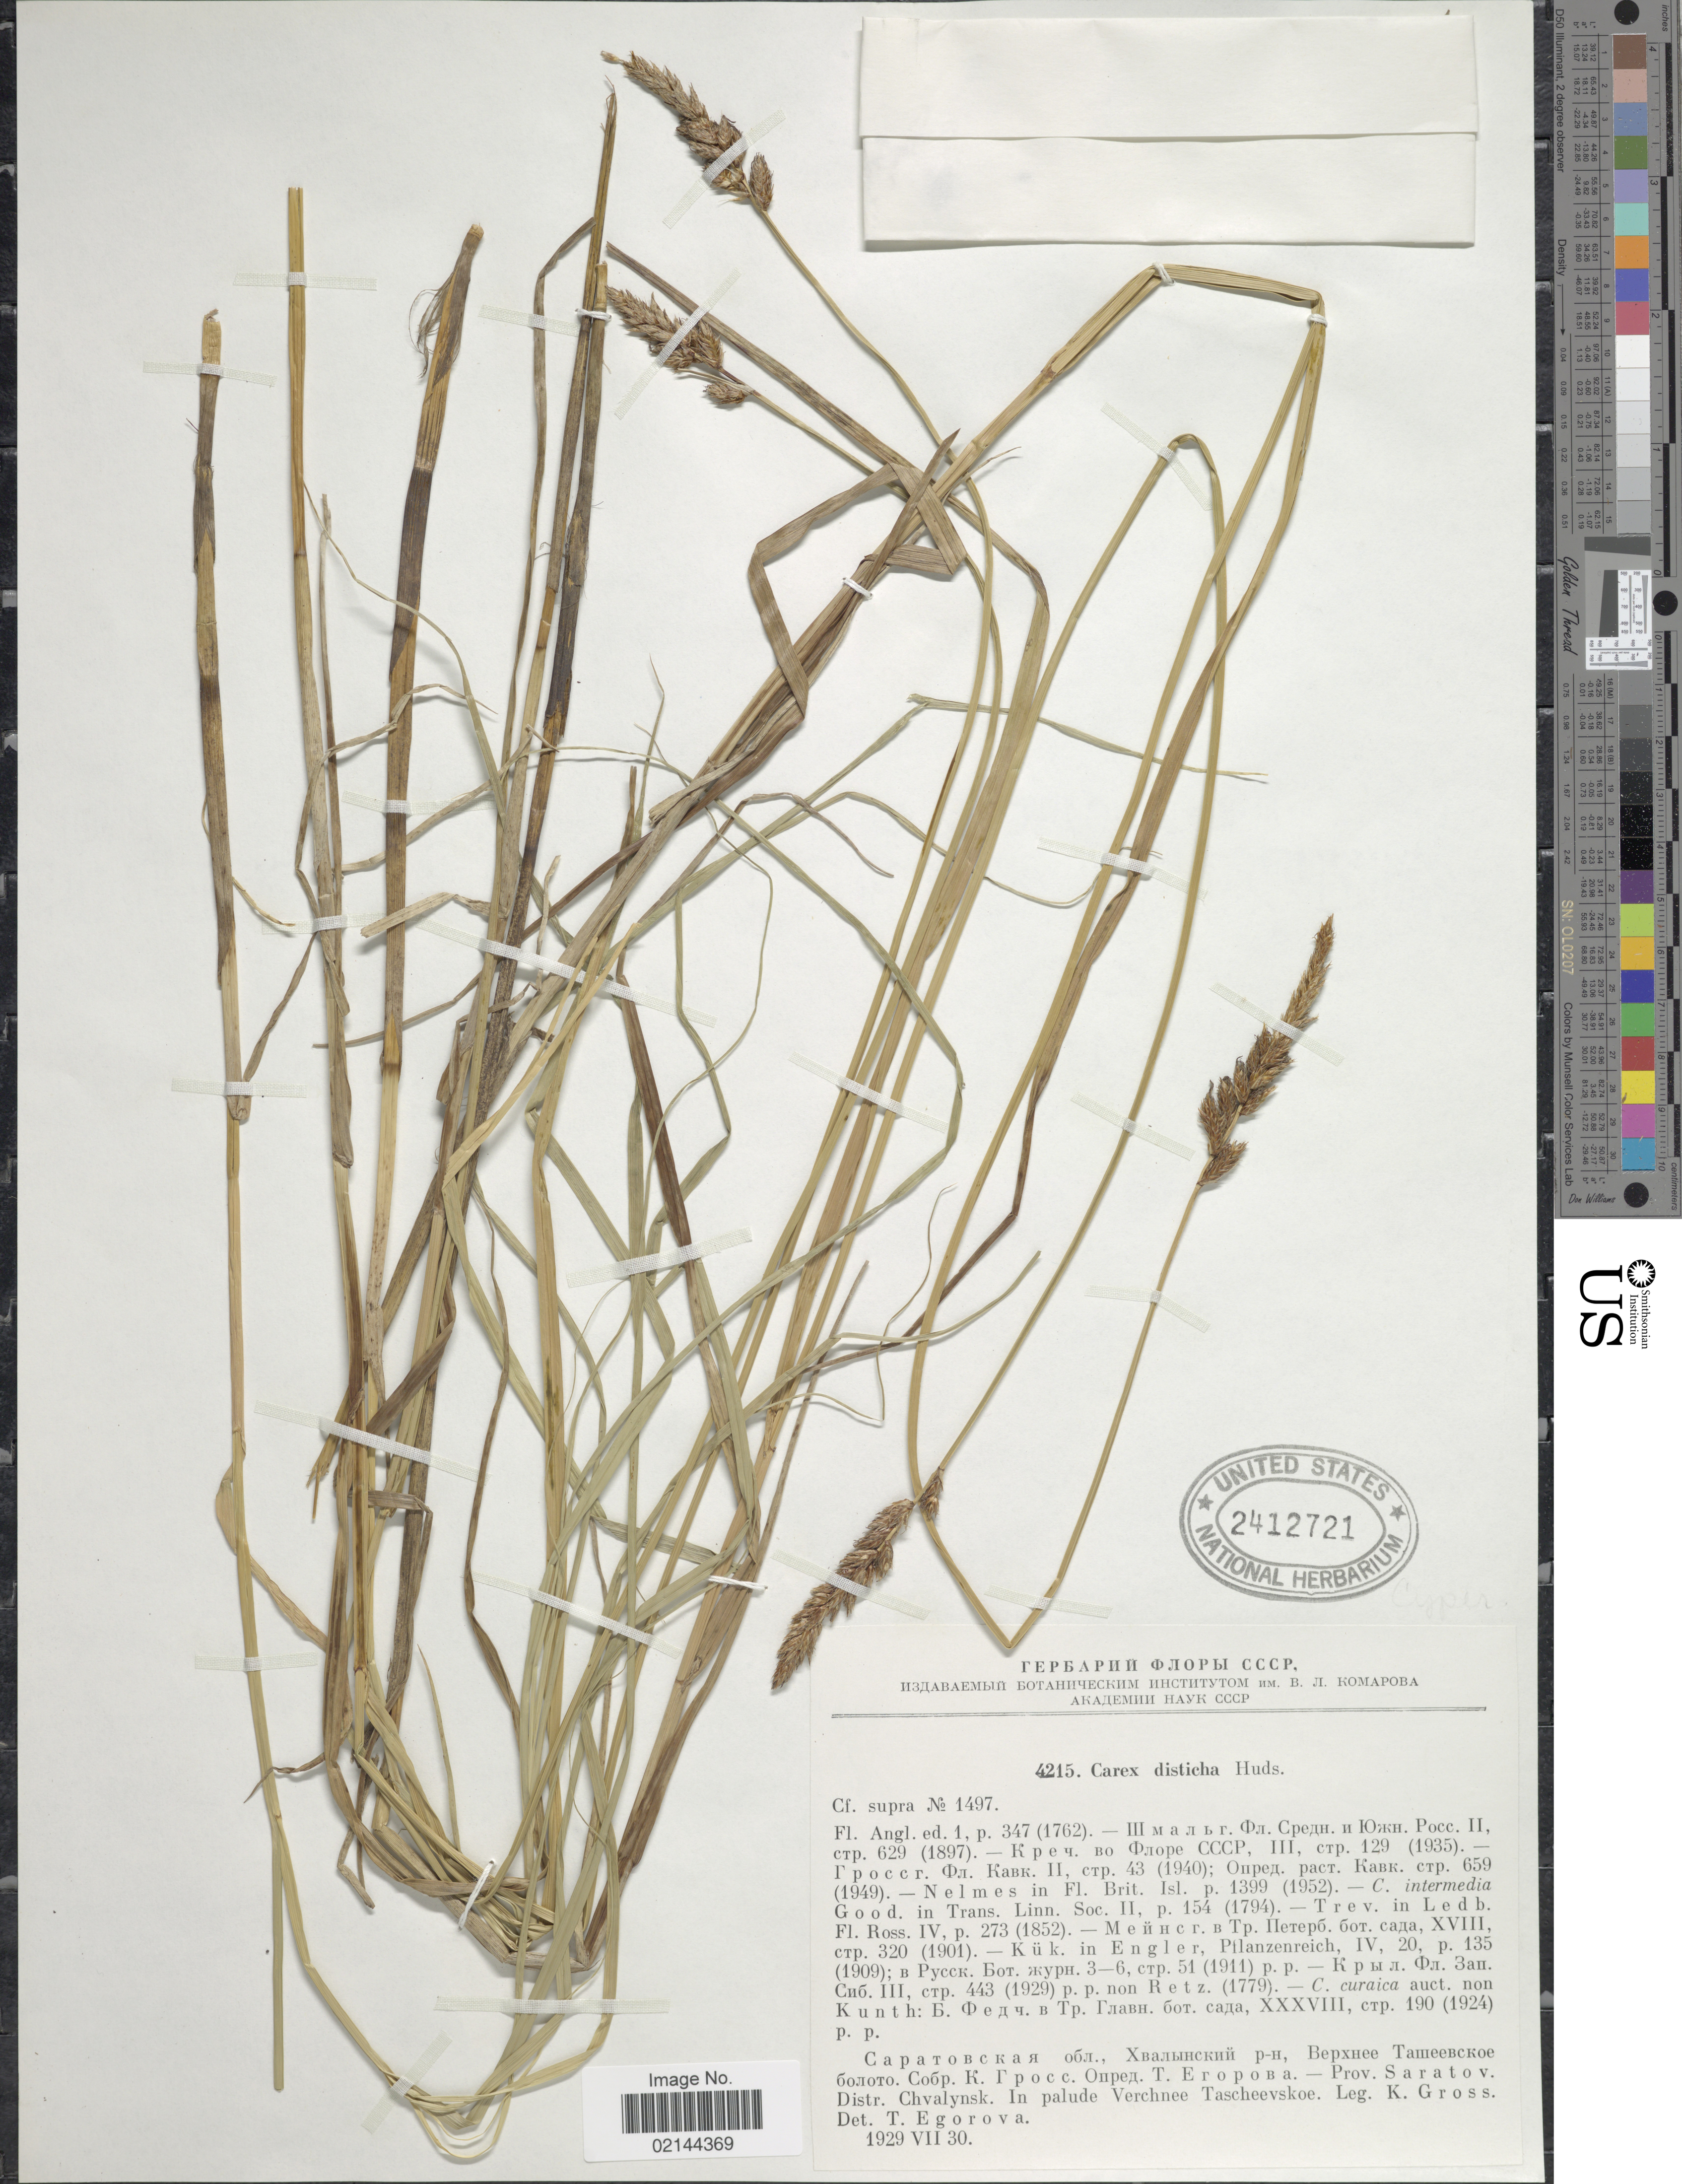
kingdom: Plantae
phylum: Tracheophyta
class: Liliopsida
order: Poales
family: Cyperaceae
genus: Carex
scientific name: Carex disticha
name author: Huds.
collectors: K. Gross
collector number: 4215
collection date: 1929-07-30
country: Russian Federation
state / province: Saratov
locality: Prov. Saratov. Distr. Chvalynsk. In palude Verchnee Tascheevskoe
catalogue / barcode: US 2412721